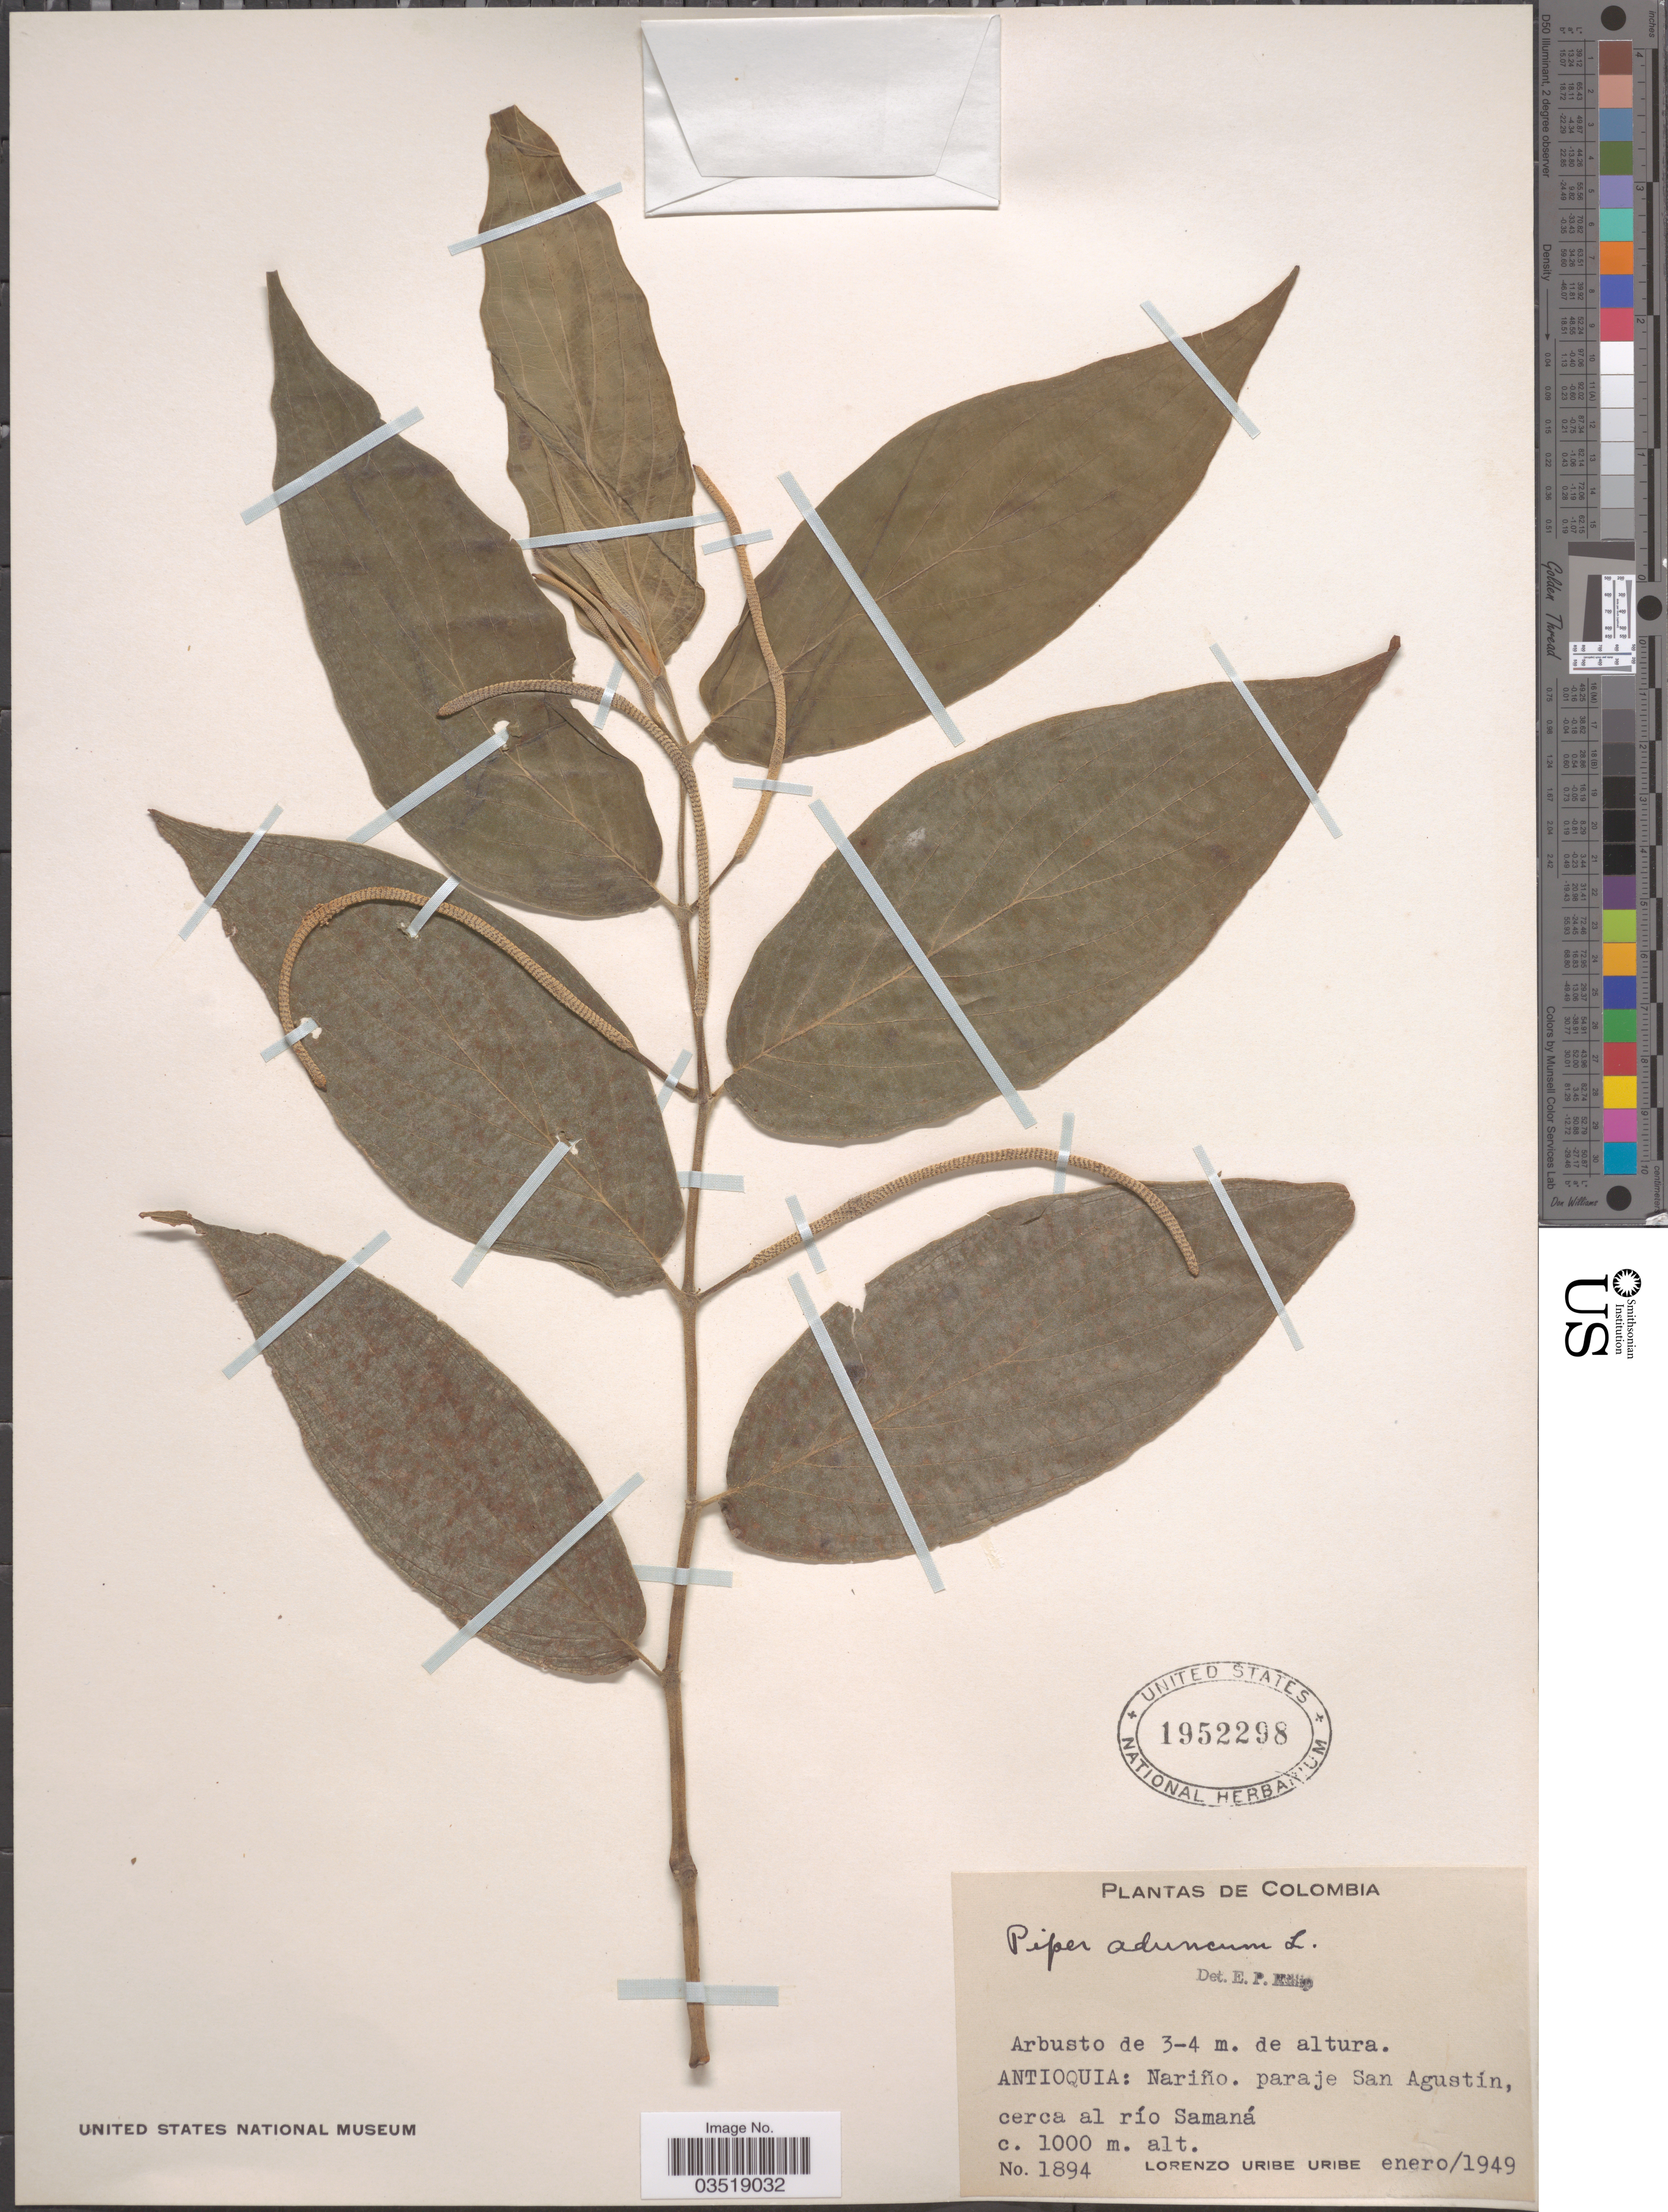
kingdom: Plantae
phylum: Tracheophyta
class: Magnoliopsida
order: Piperales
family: Piperaceae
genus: Piper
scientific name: Piper aduncum var. aduncum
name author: L.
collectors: L. Uribe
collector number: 1894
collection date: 1949-01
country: Colombia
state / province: Antioquia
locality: Nariño. Paraje San Agustin, cerca al río Samaná.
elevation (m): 1000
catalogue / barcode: US 1952298